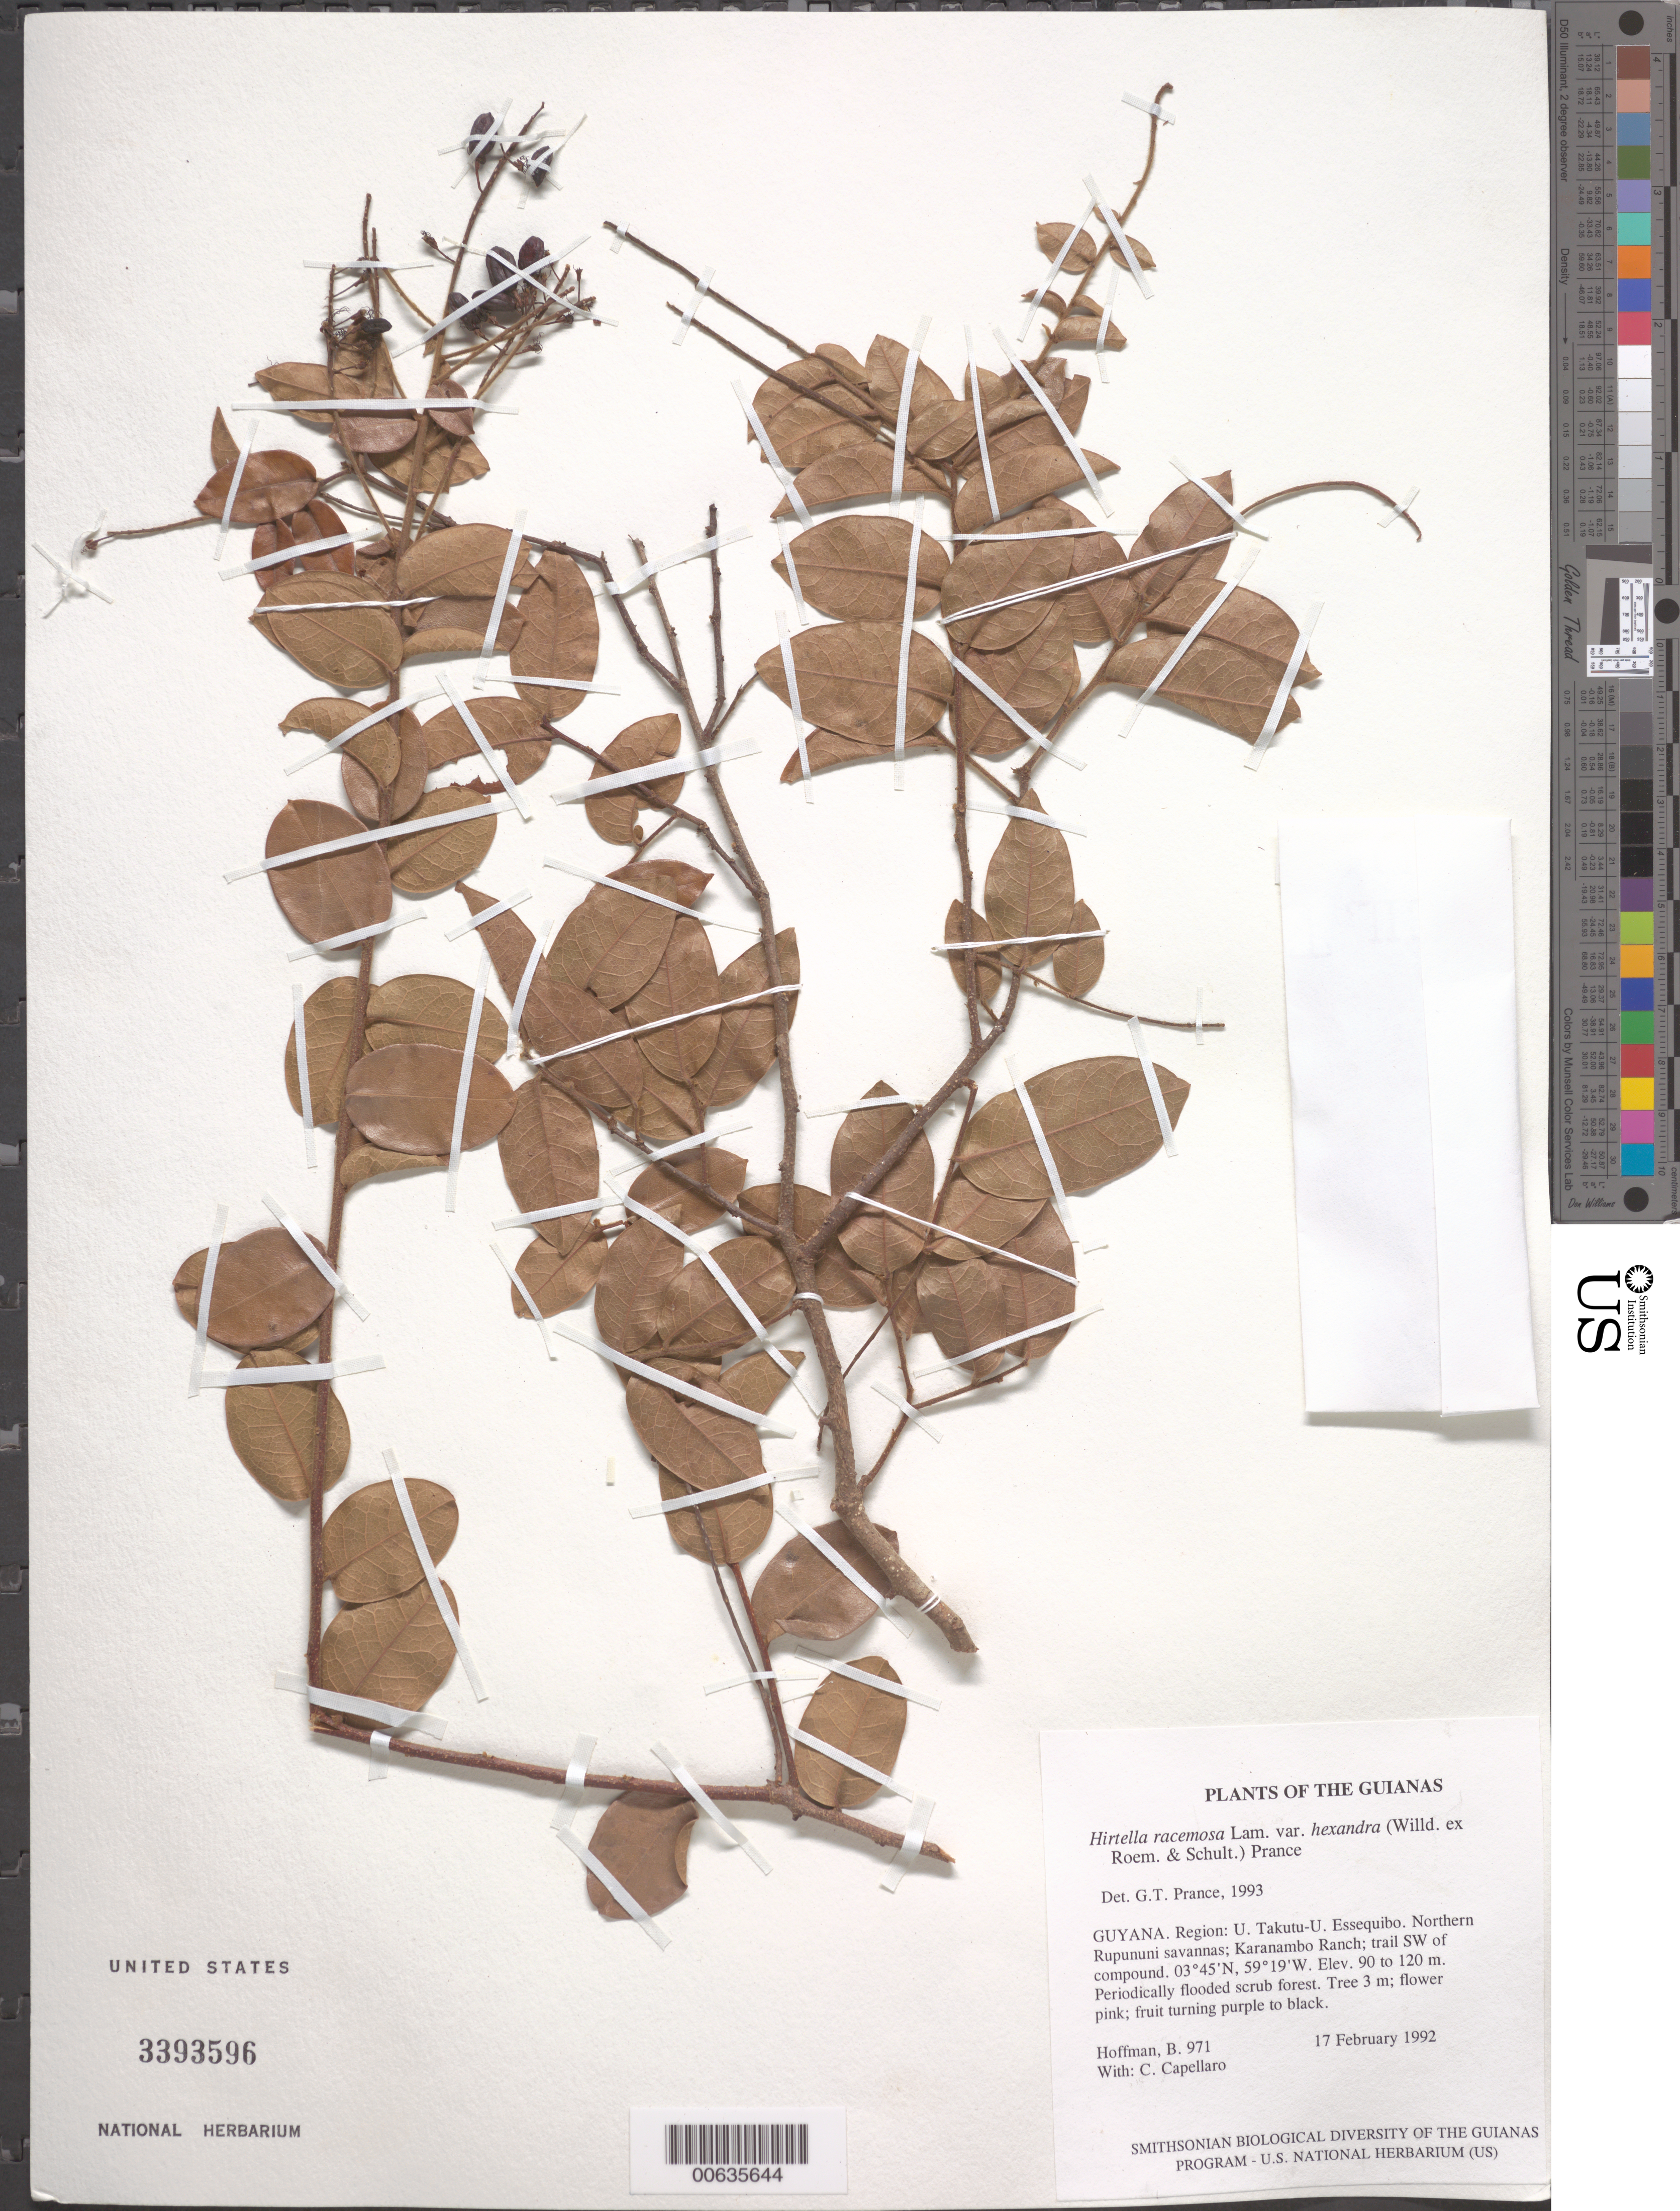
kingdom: Plantae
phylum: Tracheophyta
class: Magnoliopsida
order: Malpighiales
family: Chrysobalanaceae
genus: Hirtella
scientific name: Hirtella racemosa var. hexandra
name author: (Willd. ex Roem. & Schult.) Prance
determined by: Prance, G. T.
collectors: B. Hoffman & C. Capellaro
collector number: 971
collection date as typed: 17 February 1992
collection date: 1992-02-17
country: Guyana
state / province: U. Takutu-U. Essequibo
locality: Northern Rupununi savannas; Karanambo Ranch; trail SW of compound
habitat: Periodically flooded scrub forest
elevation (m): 90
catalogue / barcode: US 3393596